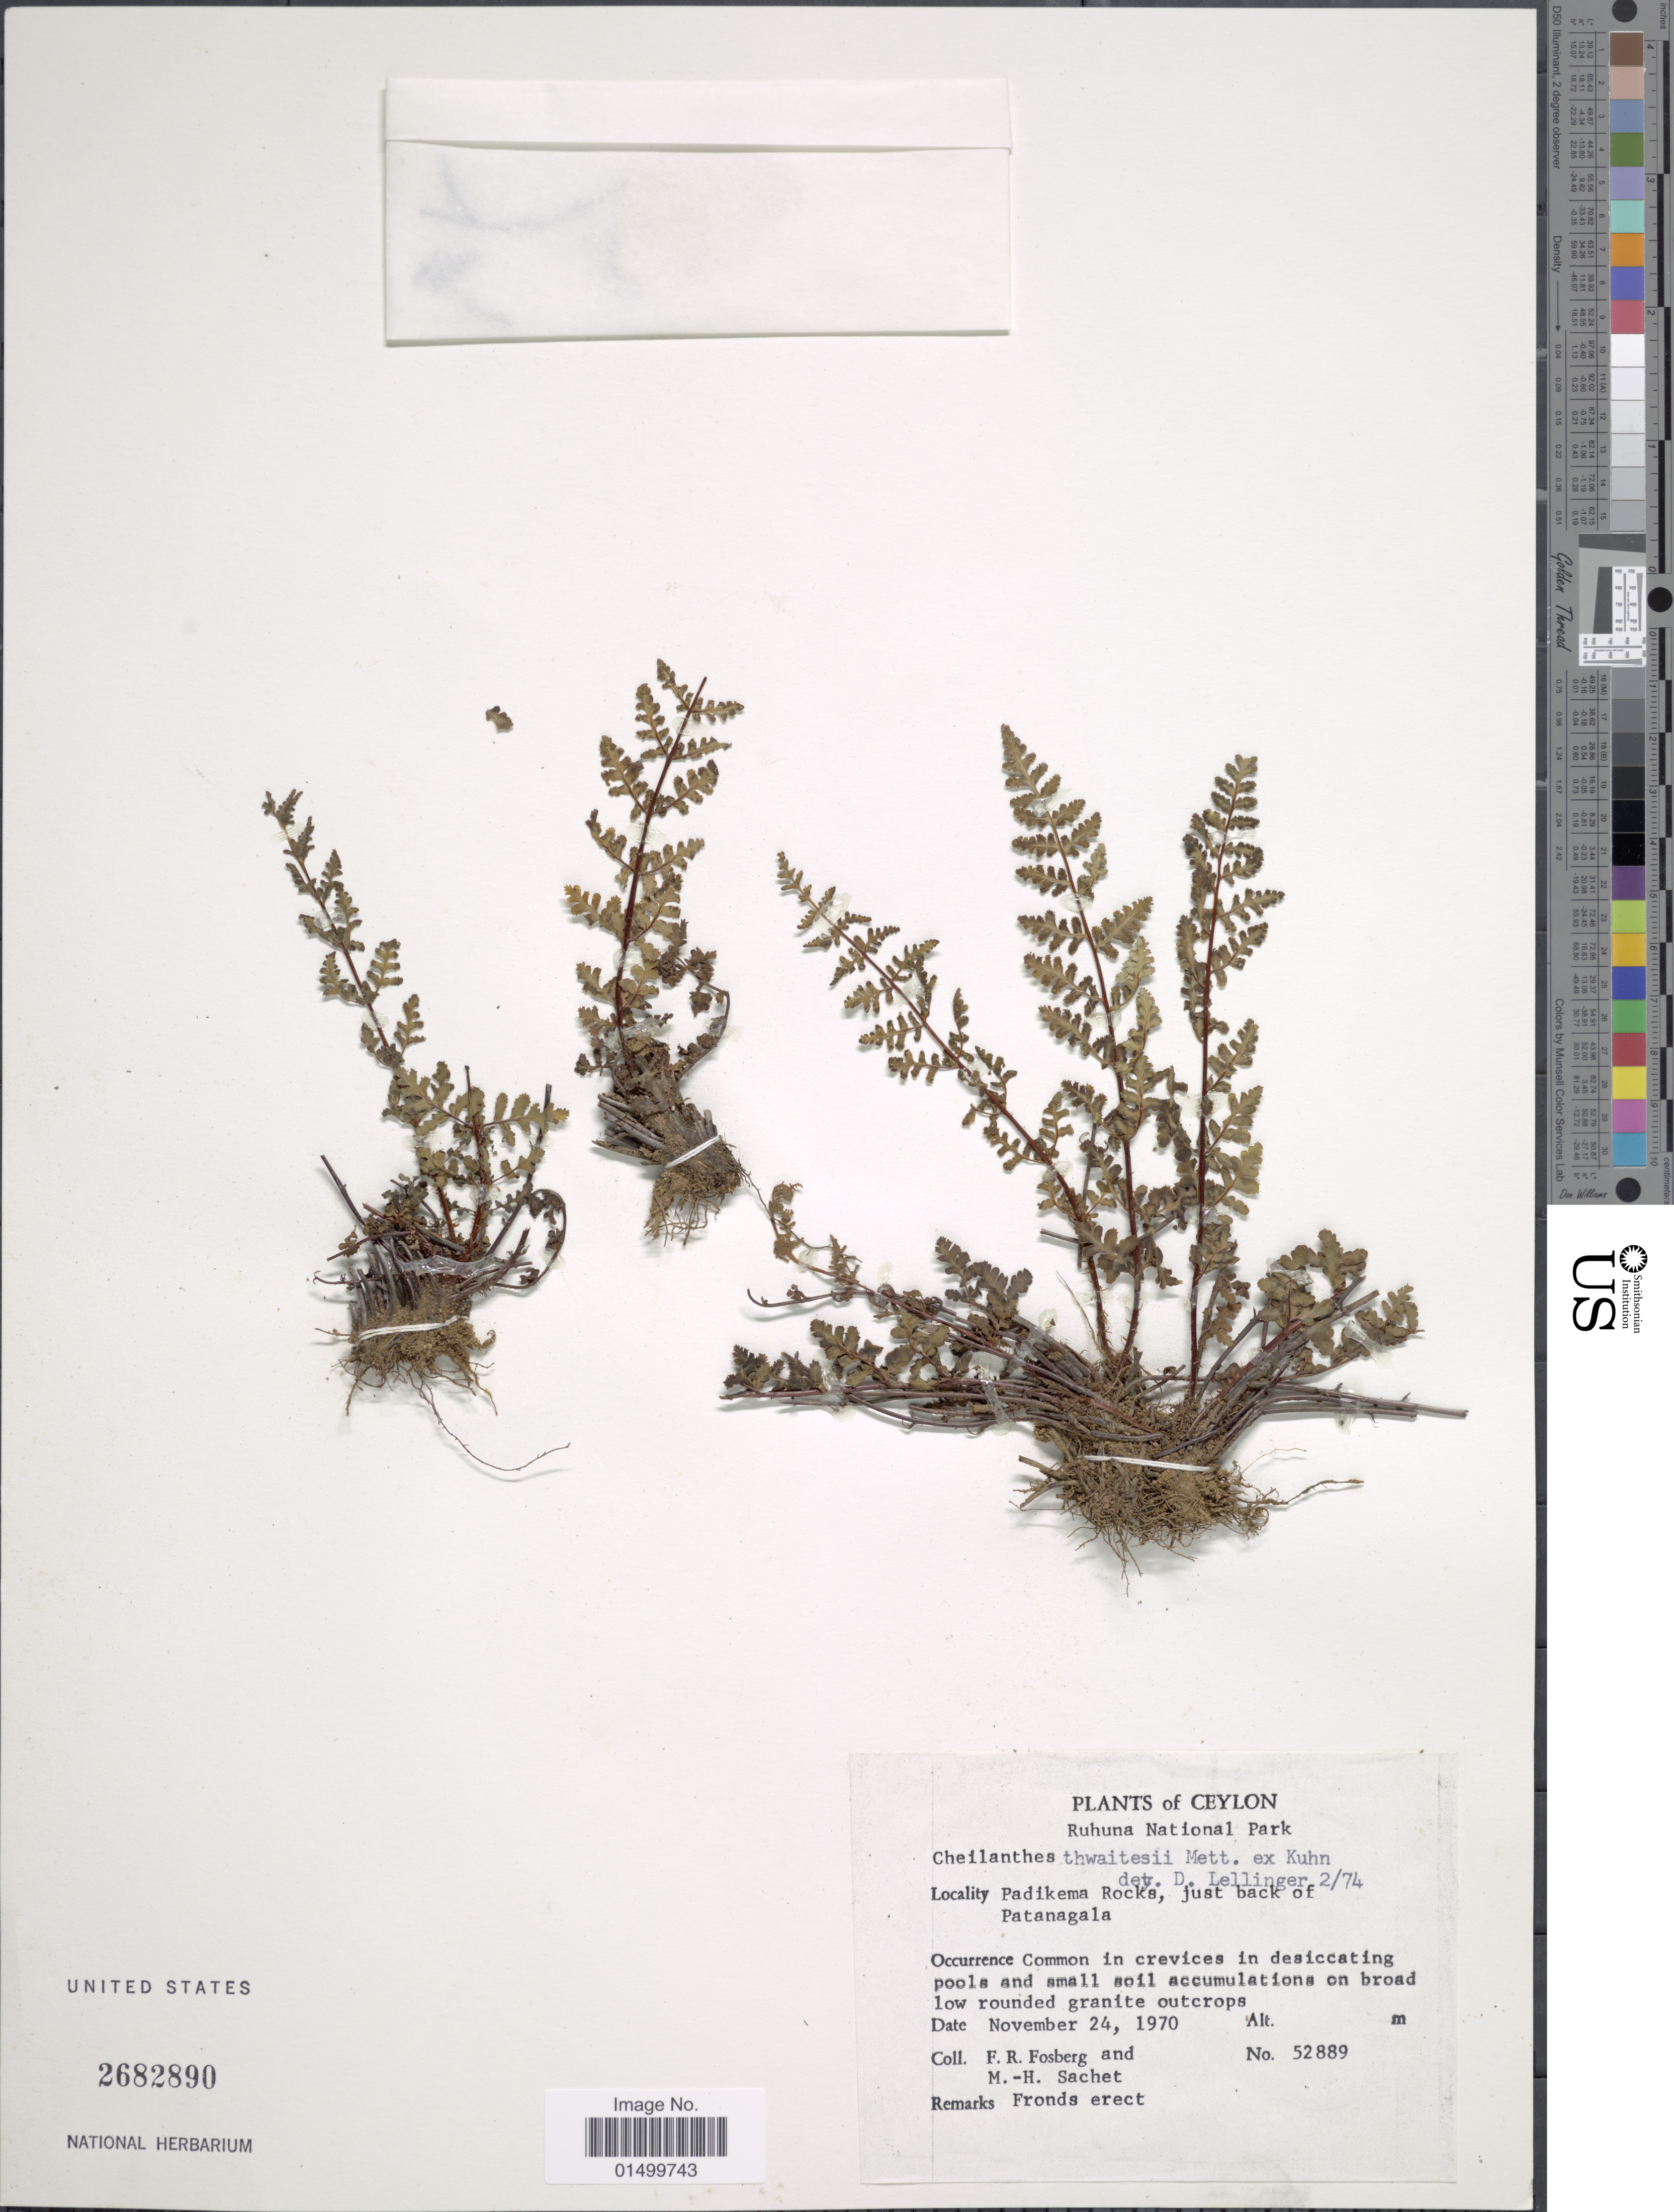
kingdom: Plantae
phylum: Tracheophyta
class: Polypodiopsida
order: Polypodiales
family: Pteridaceae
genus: Cheilanthes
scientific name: Cheilanthes thwaitesii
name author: Mett.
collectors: F. R. Fosberg & M.-H. Sachet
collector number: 52889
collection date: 1970-11-24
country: Sri Lanka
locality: Ceylon, Padikema Rocks, just back of Patanagala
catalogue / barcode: US 2682890